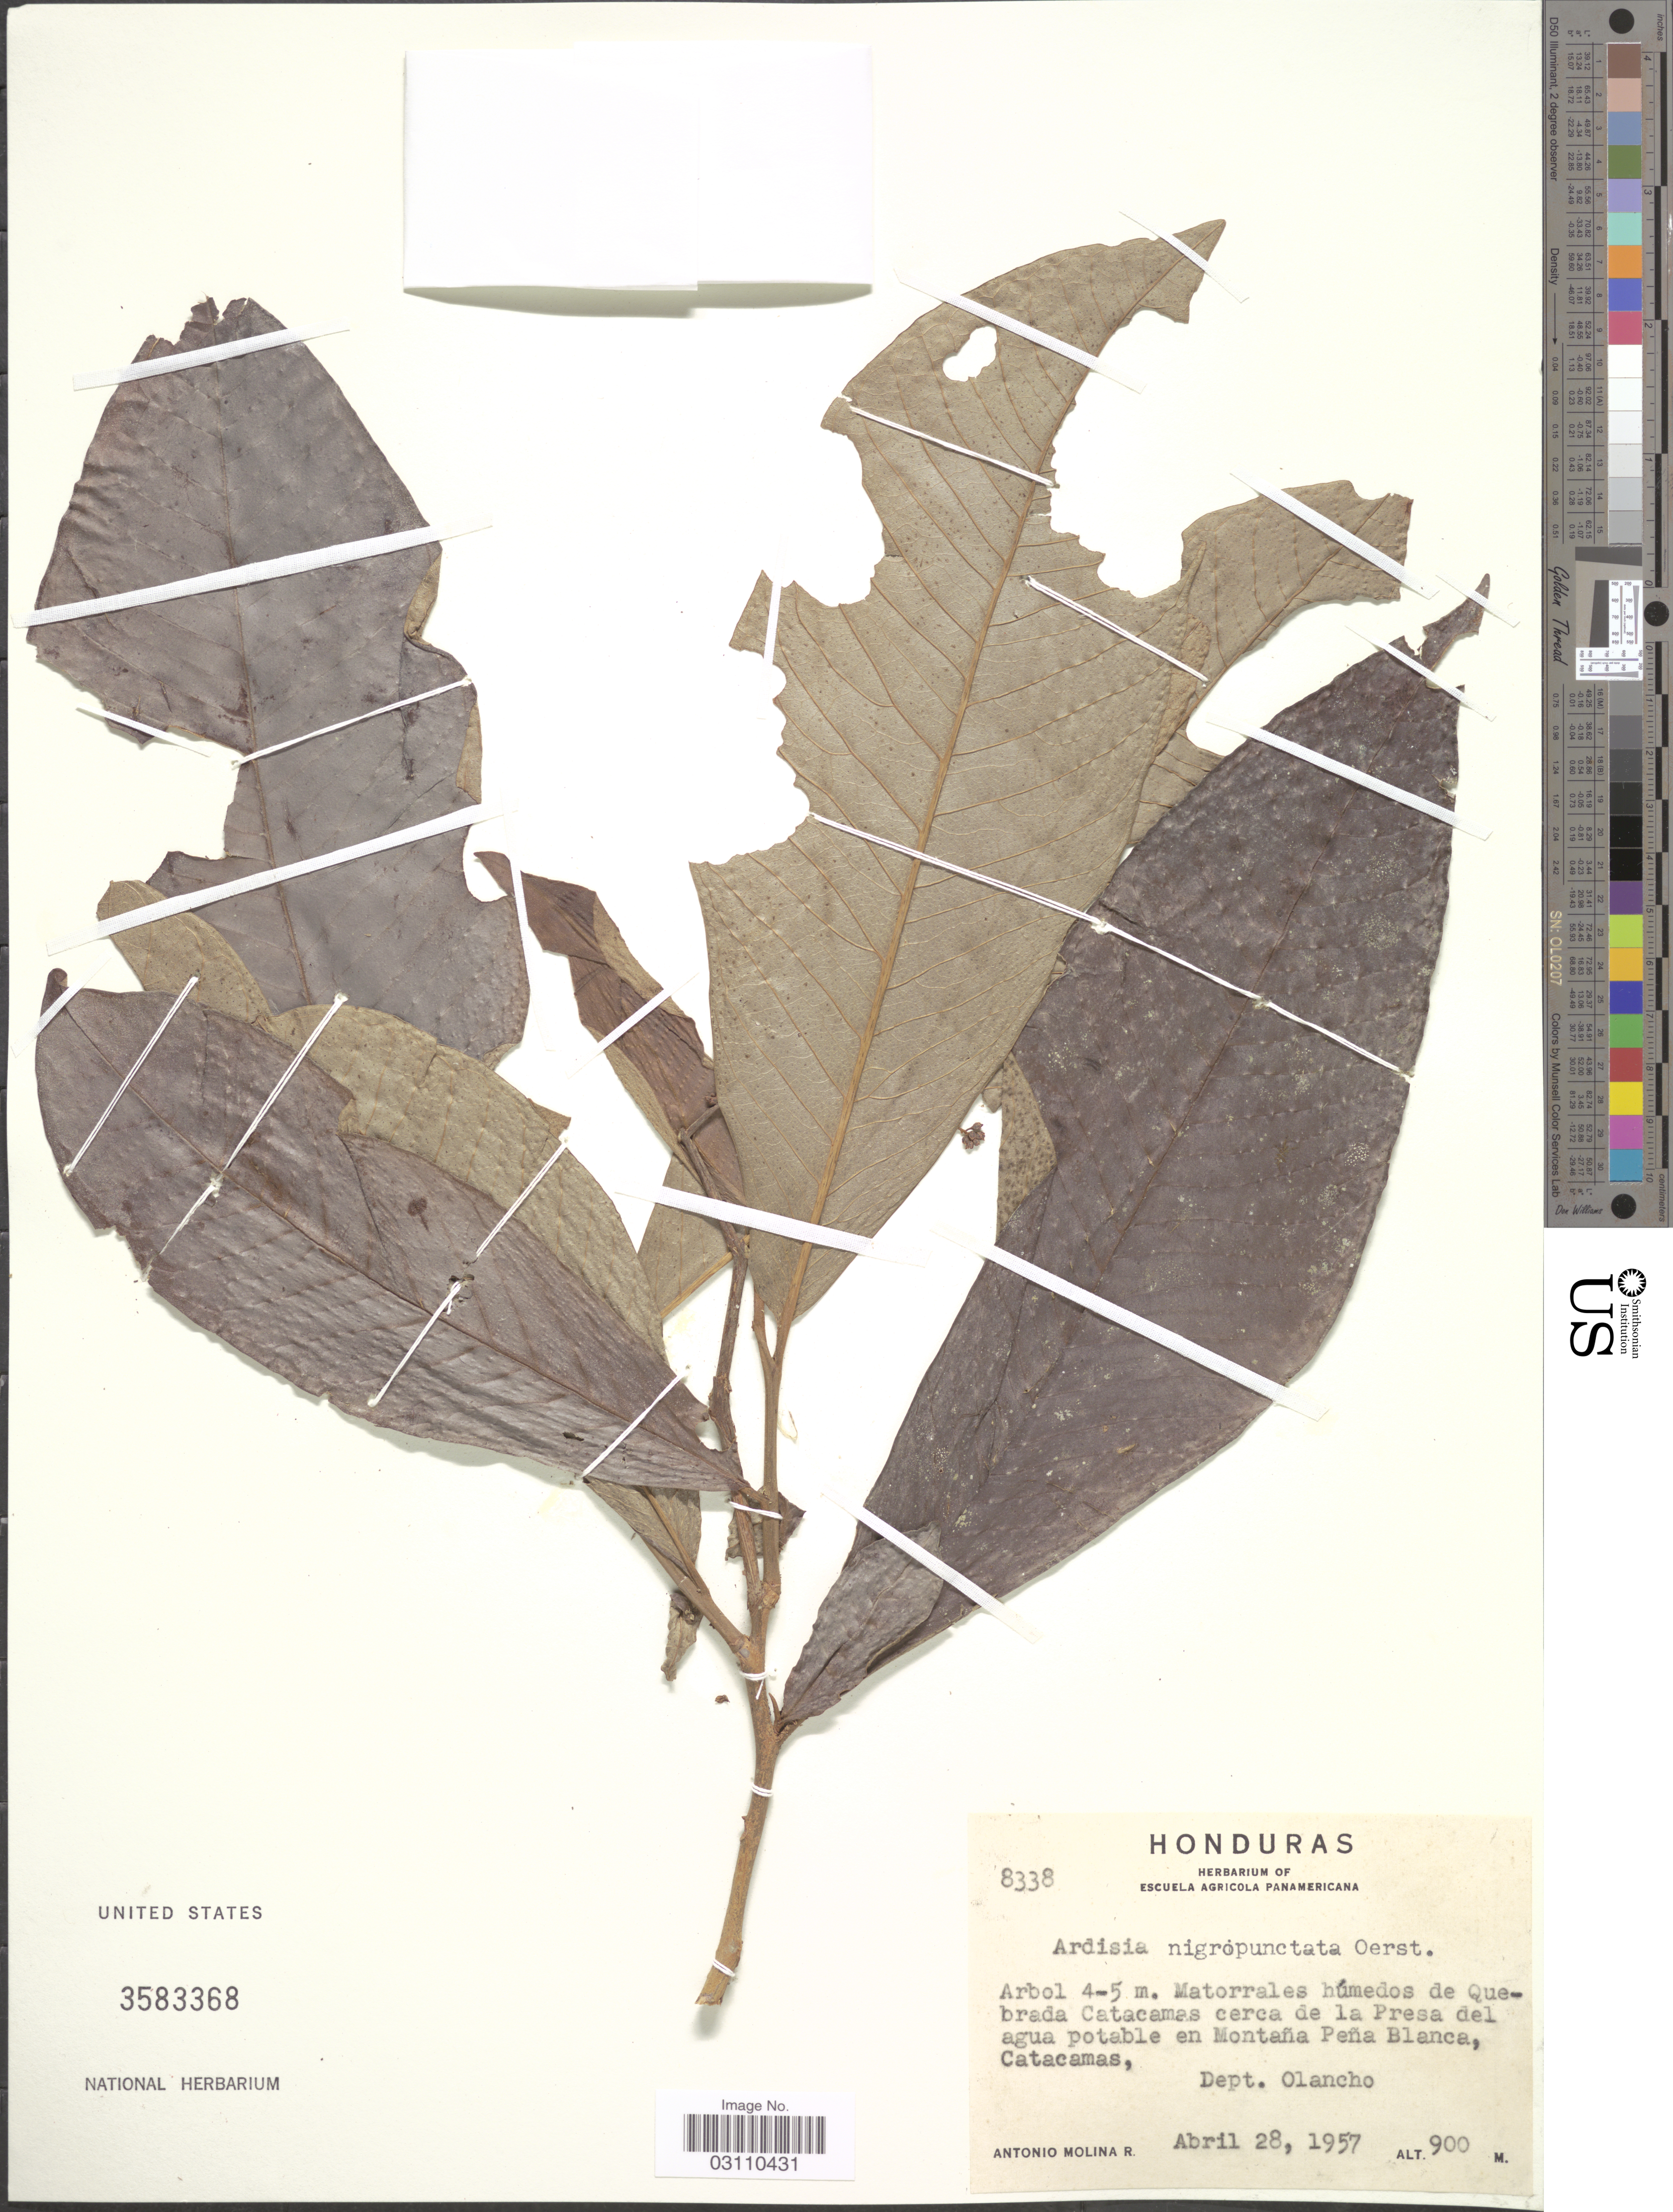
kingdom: Plantae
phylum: Tracheophyta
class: Magnoliopsida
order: Ericales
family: Primulaceae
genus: Ardisia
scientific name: Ardisia nigropunctata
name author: Oerst.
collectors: A. Molina R.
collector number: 8338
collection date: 1957-04-28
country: Honduras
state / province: Olancho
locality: Matorrales húmedos de Quebrada Catacamas cerca de la Presa del agua potable en Motaña Peña Blanca, Catacamas, Dept. Olancho.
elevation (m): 900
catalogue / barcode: US 3583368